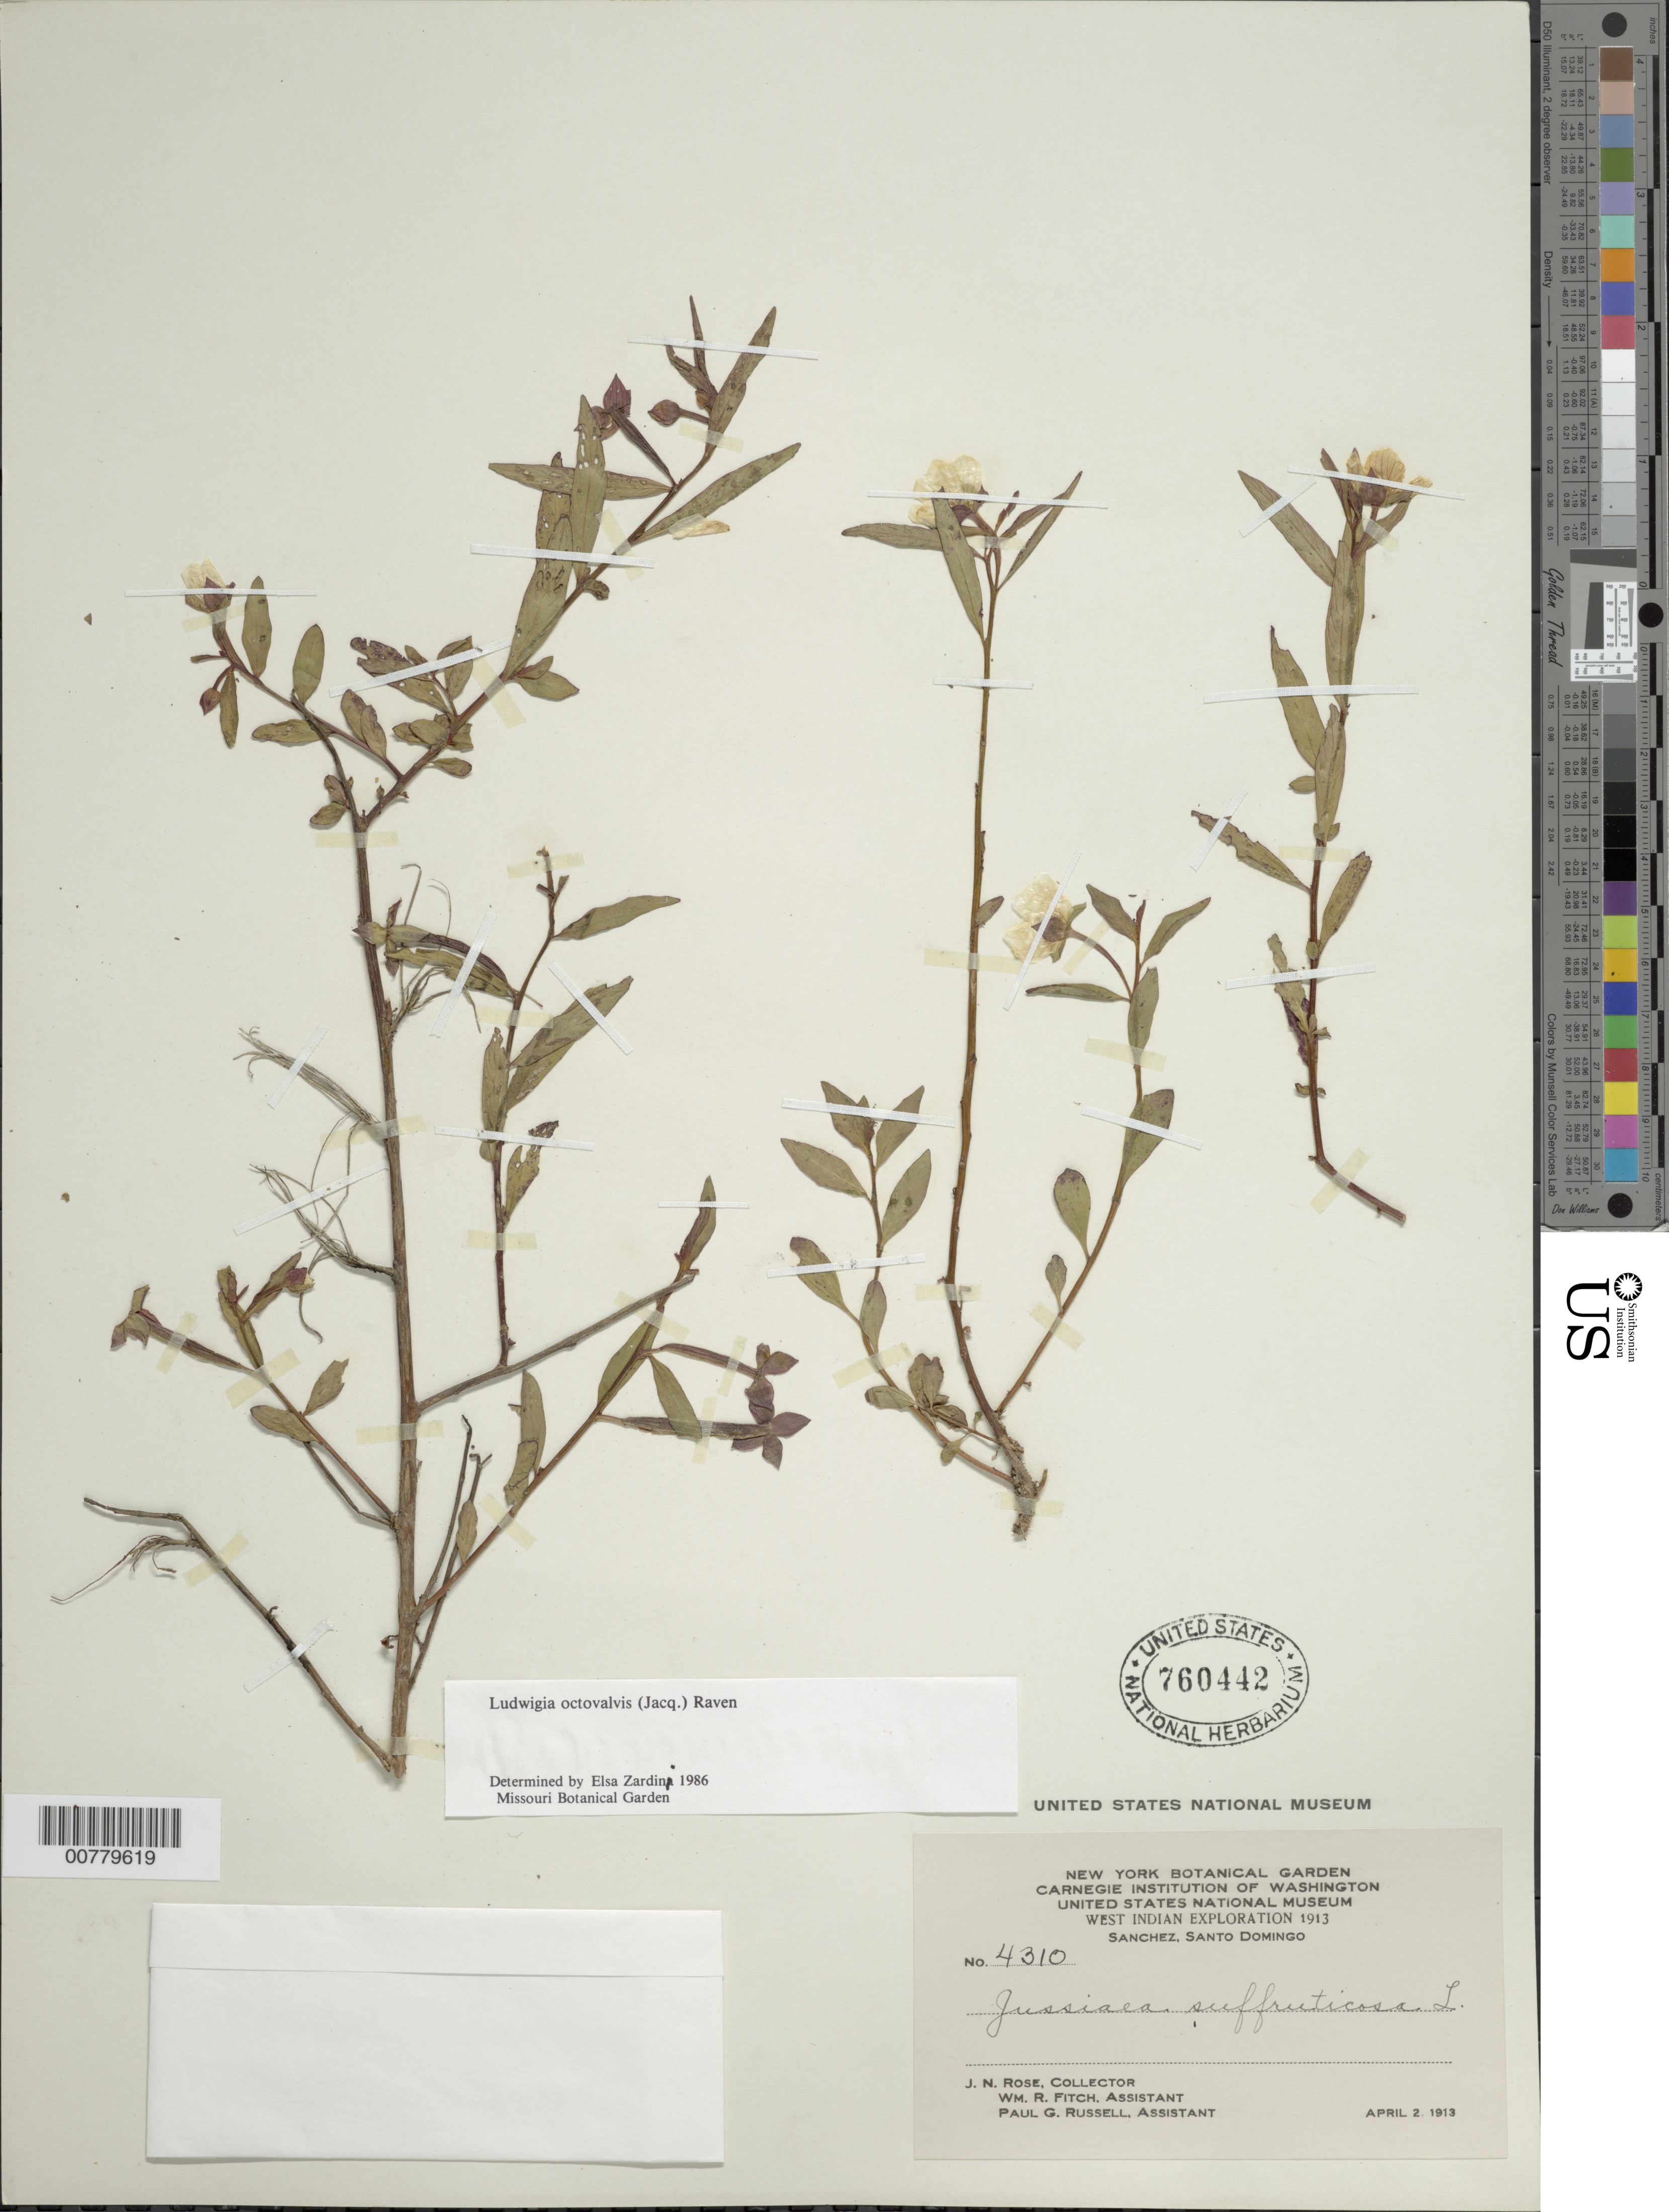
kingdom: Plantae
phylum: Tracheophyta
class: Magnoliopsida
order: Myrtales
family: Onagraceae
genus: Ludwigia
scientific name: Ludwigia octovalvis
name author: (Jacq.) P.H. Raven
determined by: Zardini, E. M.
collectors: J. N. Rose, W. R. Fitch & P. G. Russell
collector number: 4310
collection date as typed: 02 Apr 1913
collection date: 1913-04-02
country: Dominican Republic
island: Hispaniola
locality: Sanchez.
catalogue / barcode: US 760442